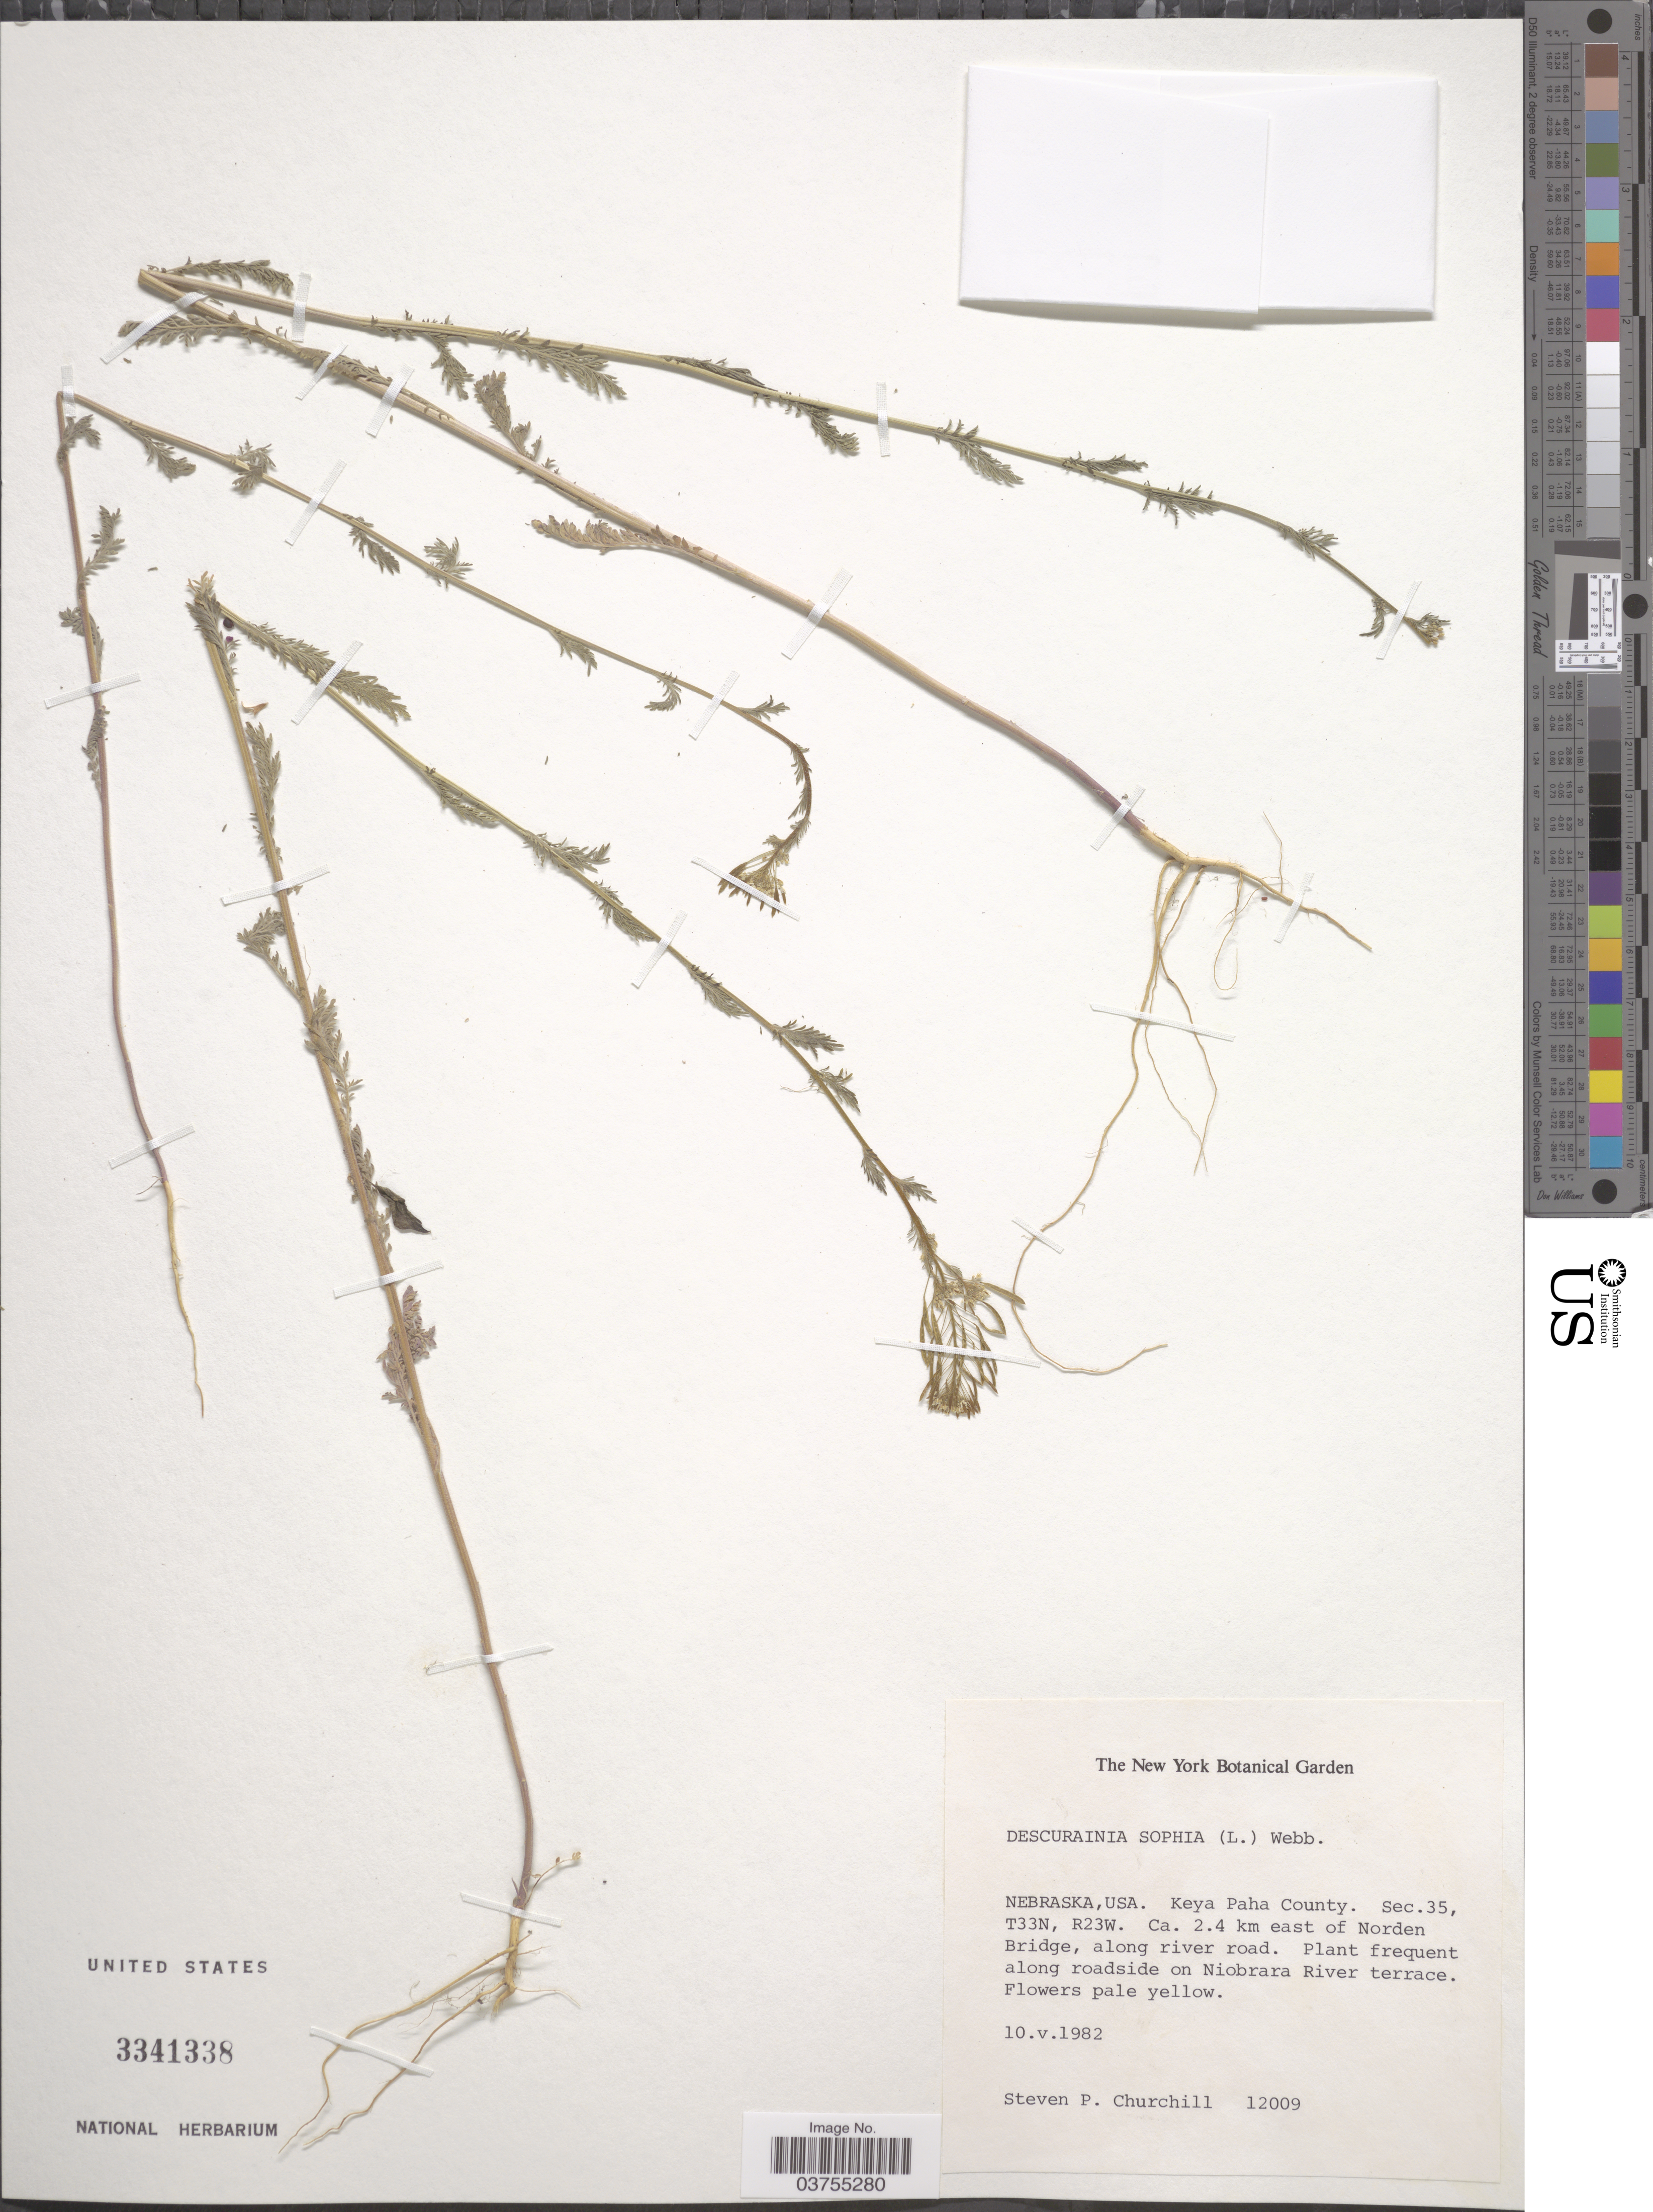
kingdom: Plantae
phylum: Tracheophyta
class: Magnoliopsida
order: Brassicales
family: Brassicaceae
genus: Descurainia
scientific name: Descurainia sophia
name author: (L.) Webb ex Prantl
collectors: S. Churchill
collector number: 12009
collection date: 1982-05-10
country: United States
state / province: Nebraska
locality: Keya Paha County, Sec.35, T33N, R23W. Ca. 2.4 km east of Norden Bridge, along river road. Frequent along roadside on Niobrara River terrace.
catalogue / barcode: US 3341338